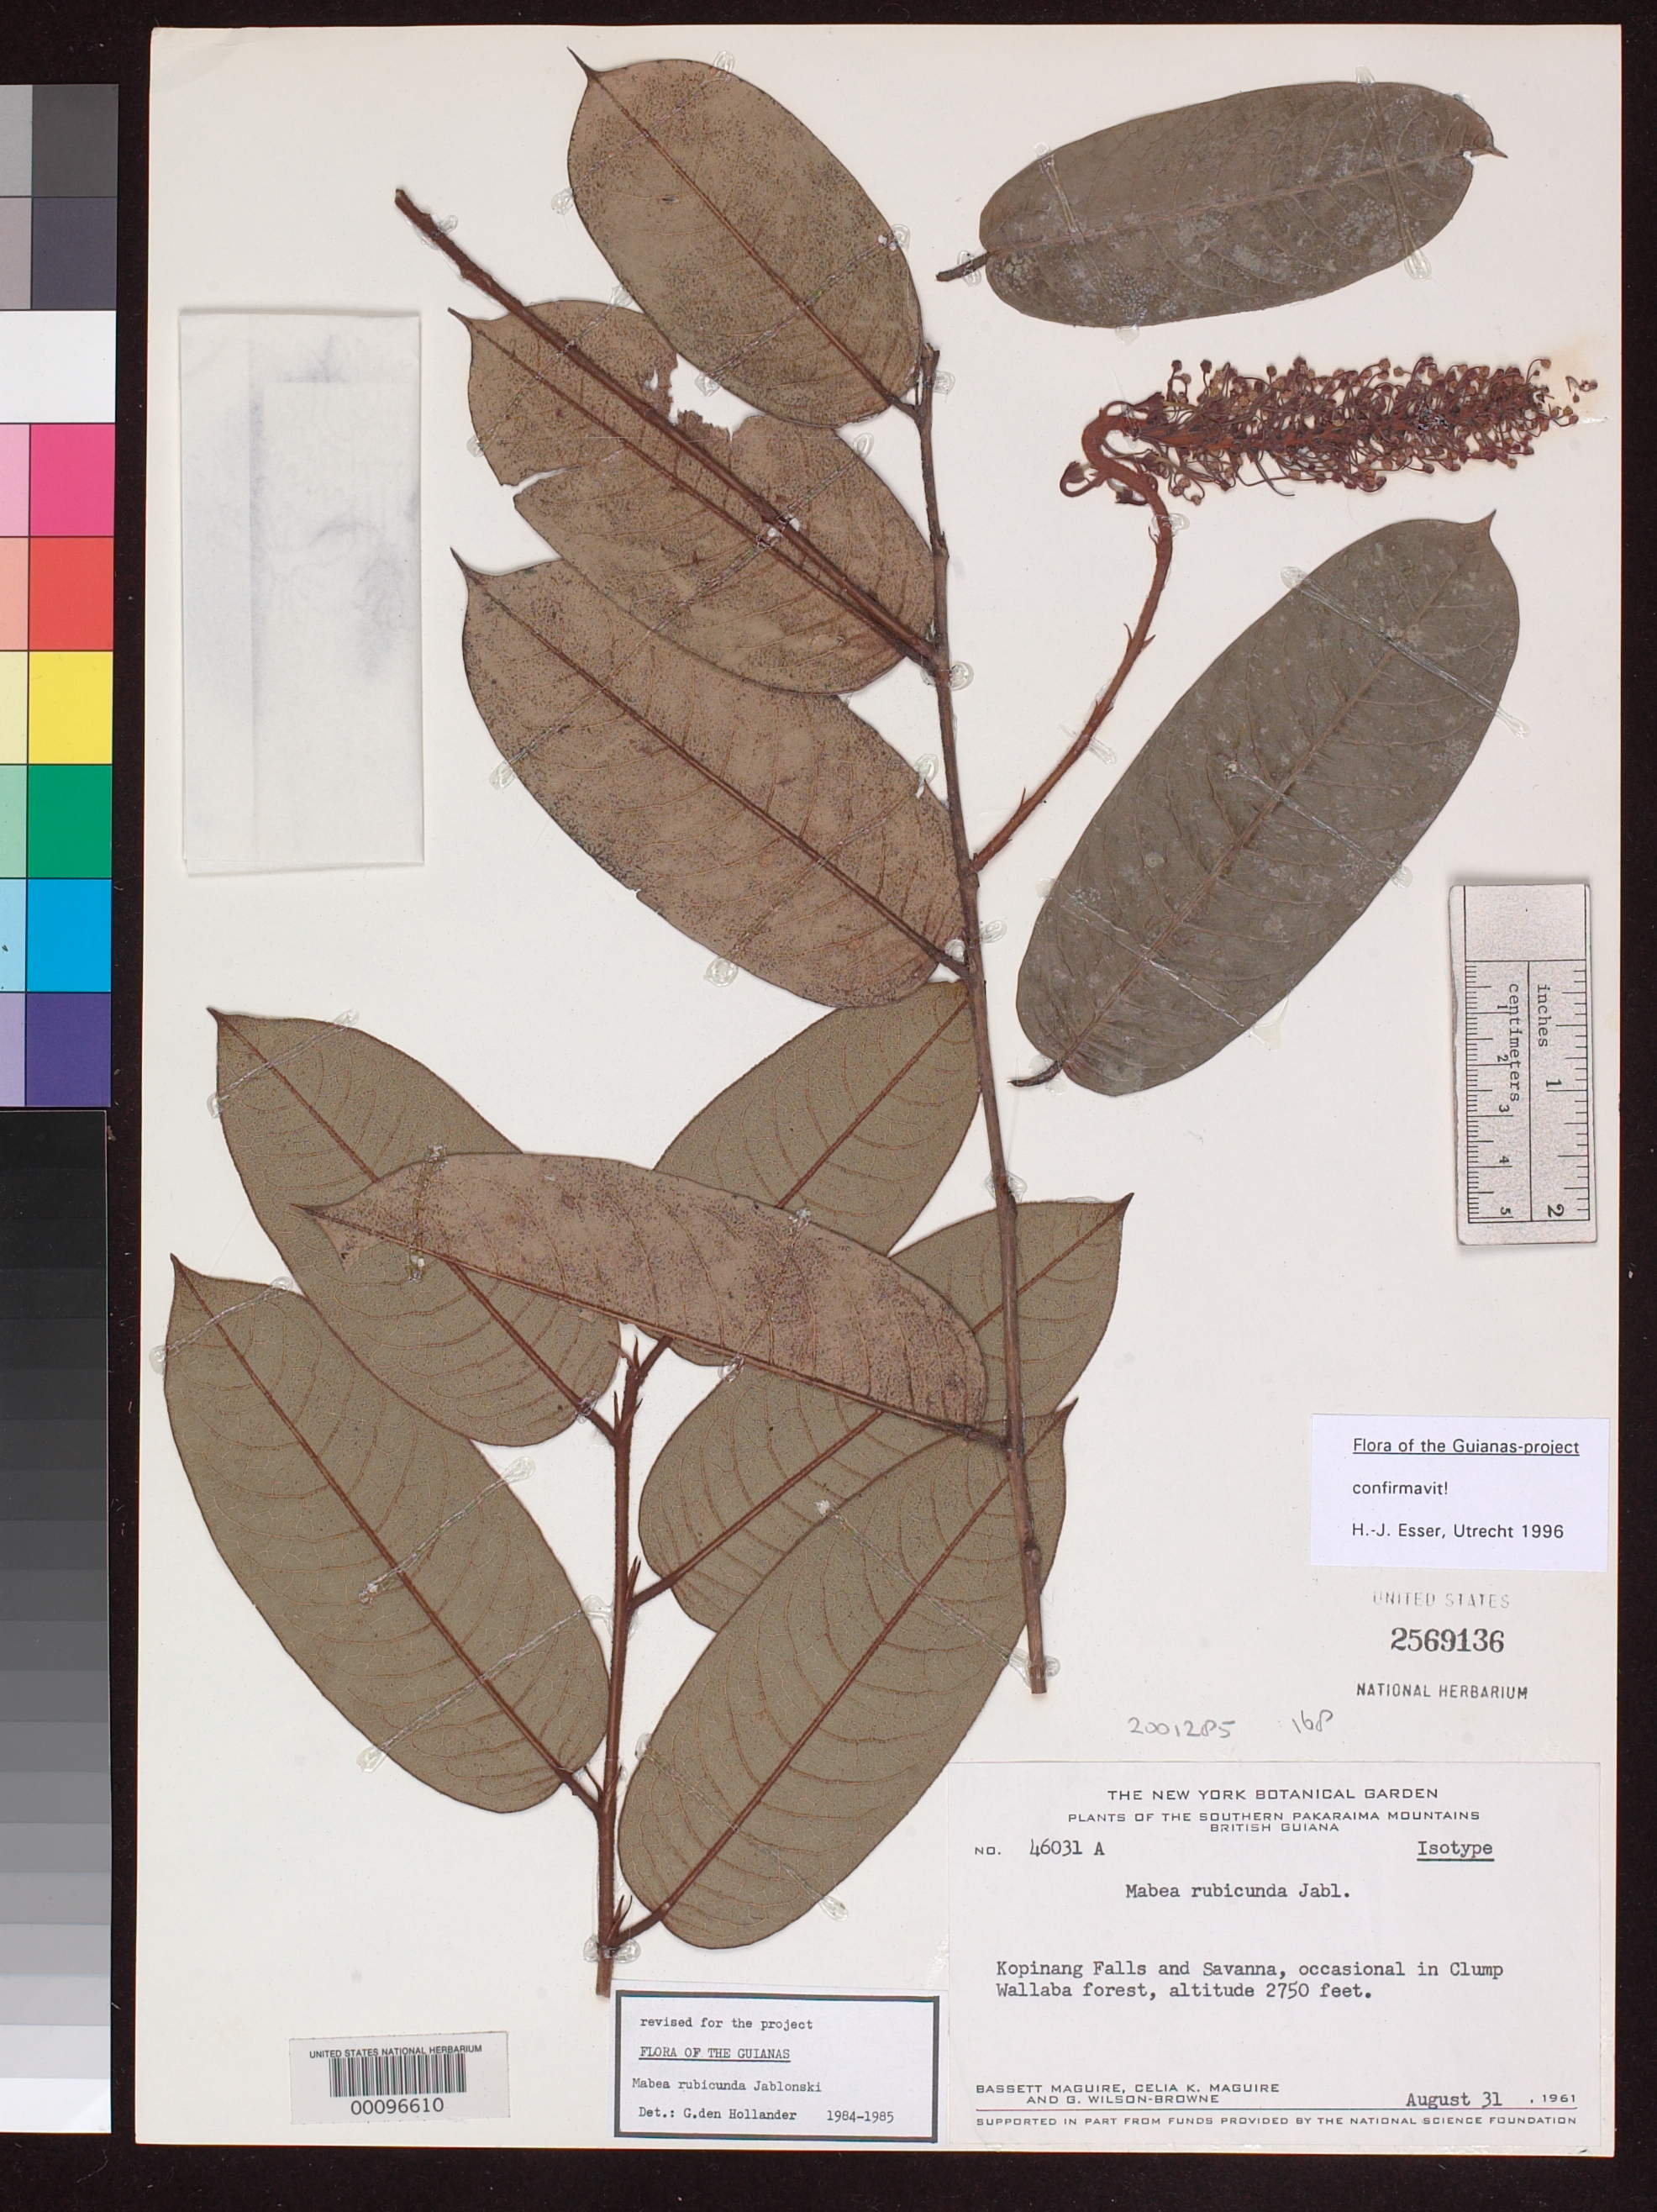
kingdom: Plantae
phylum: Tracheophyta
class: Magnoliopsida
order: Malpighiales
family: Euphorbiaceae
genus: Mabea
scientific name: Mabea rubicunda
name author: Jabl.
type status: Isotype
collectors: B. Maguire, C. K. Maguire & G. Wilson-Browne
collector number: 46031 A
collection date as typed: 31 Aug 1961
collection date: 1961-08-31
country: Guyana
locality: Southern Pakaraima Mountains, Kopinang Falls & savanna, Clump Wallaba Forest.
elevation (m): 2750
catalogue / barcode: US 2569136